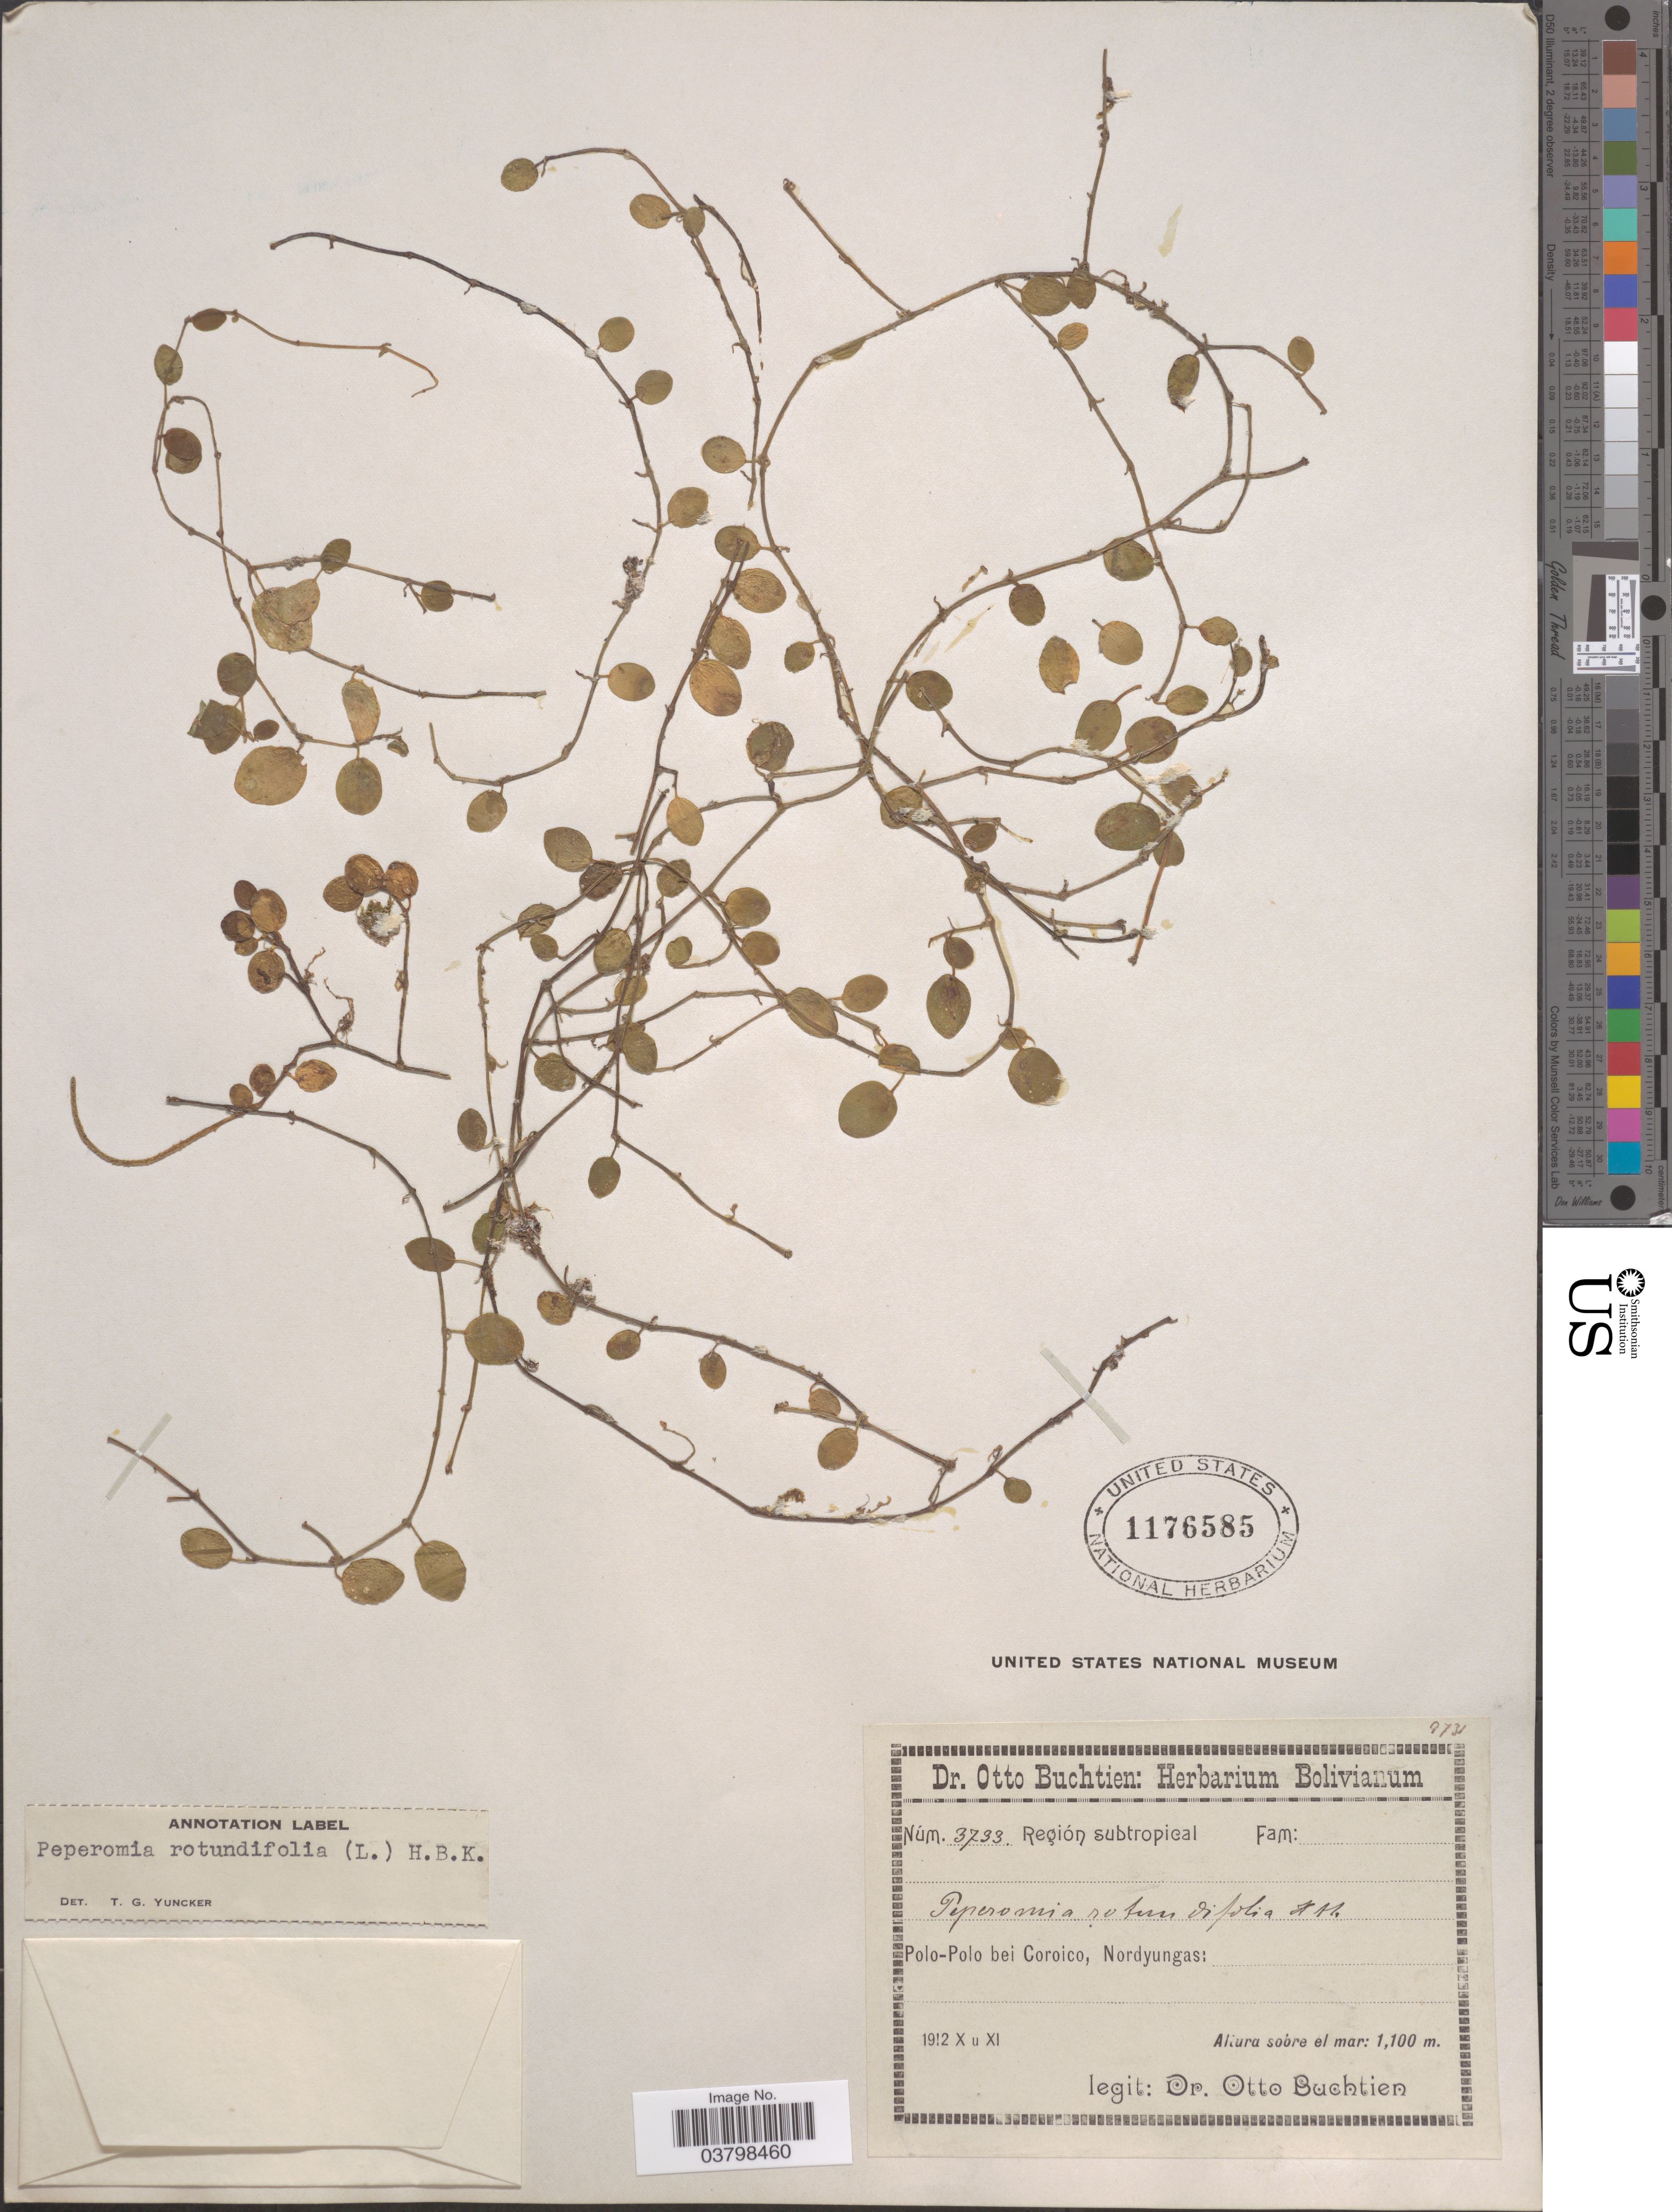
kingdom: Plantae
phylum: Tracheophyta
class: Magnoliopsida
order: Piperales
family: Piperaceae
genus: Peperomia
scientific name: Peperomia rotundifolia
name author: (L.) Kunth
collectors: O. Buchtien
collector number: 3733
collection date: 1912-10/1912-11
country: Bolivia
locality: Región subtropical. Polo-Polo bei Coroico, Nordyungas.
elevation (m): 1100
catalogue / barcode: US 1176585